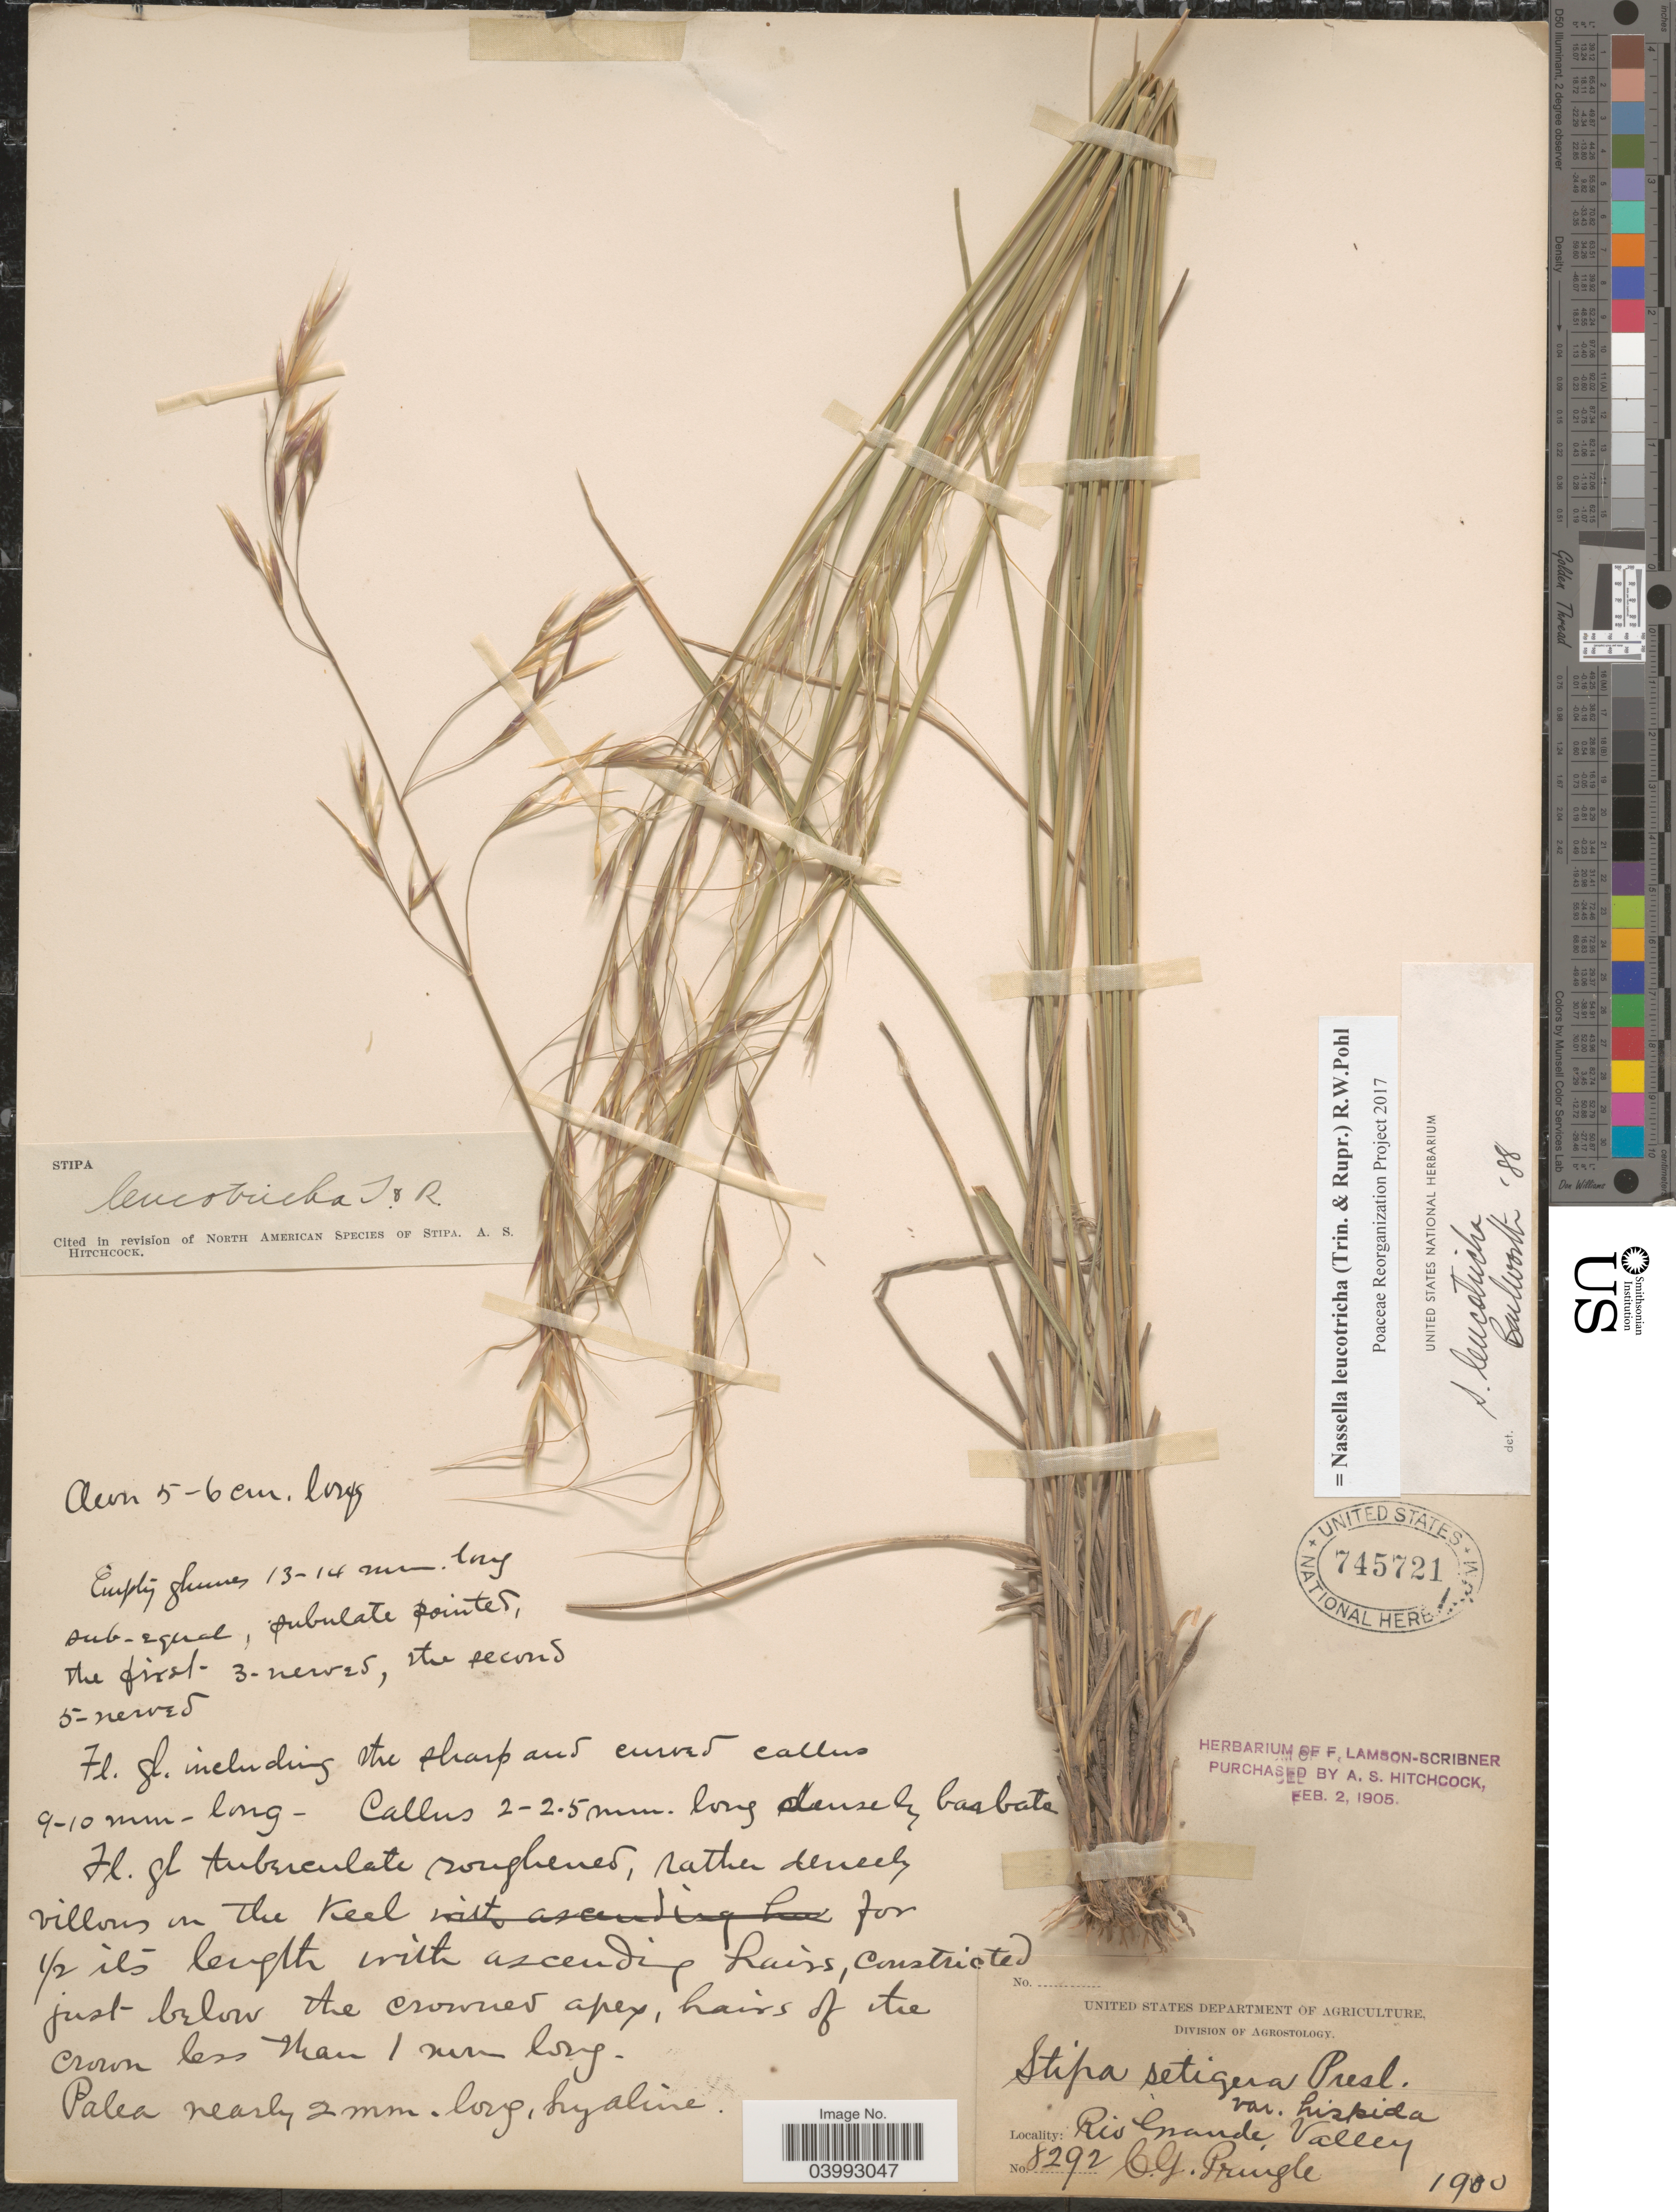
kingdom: Plantae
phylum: Tracheophyta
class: Liliopsida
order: Poales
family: Poaceae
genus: Nassella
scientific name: Nassella leucotricha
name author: (Trin. & Rupr.) R.W. Pohl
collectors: C. G. Pringle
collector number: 8292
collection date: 1900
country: United States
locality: Rio Grande Valley.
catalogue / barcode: US 745721